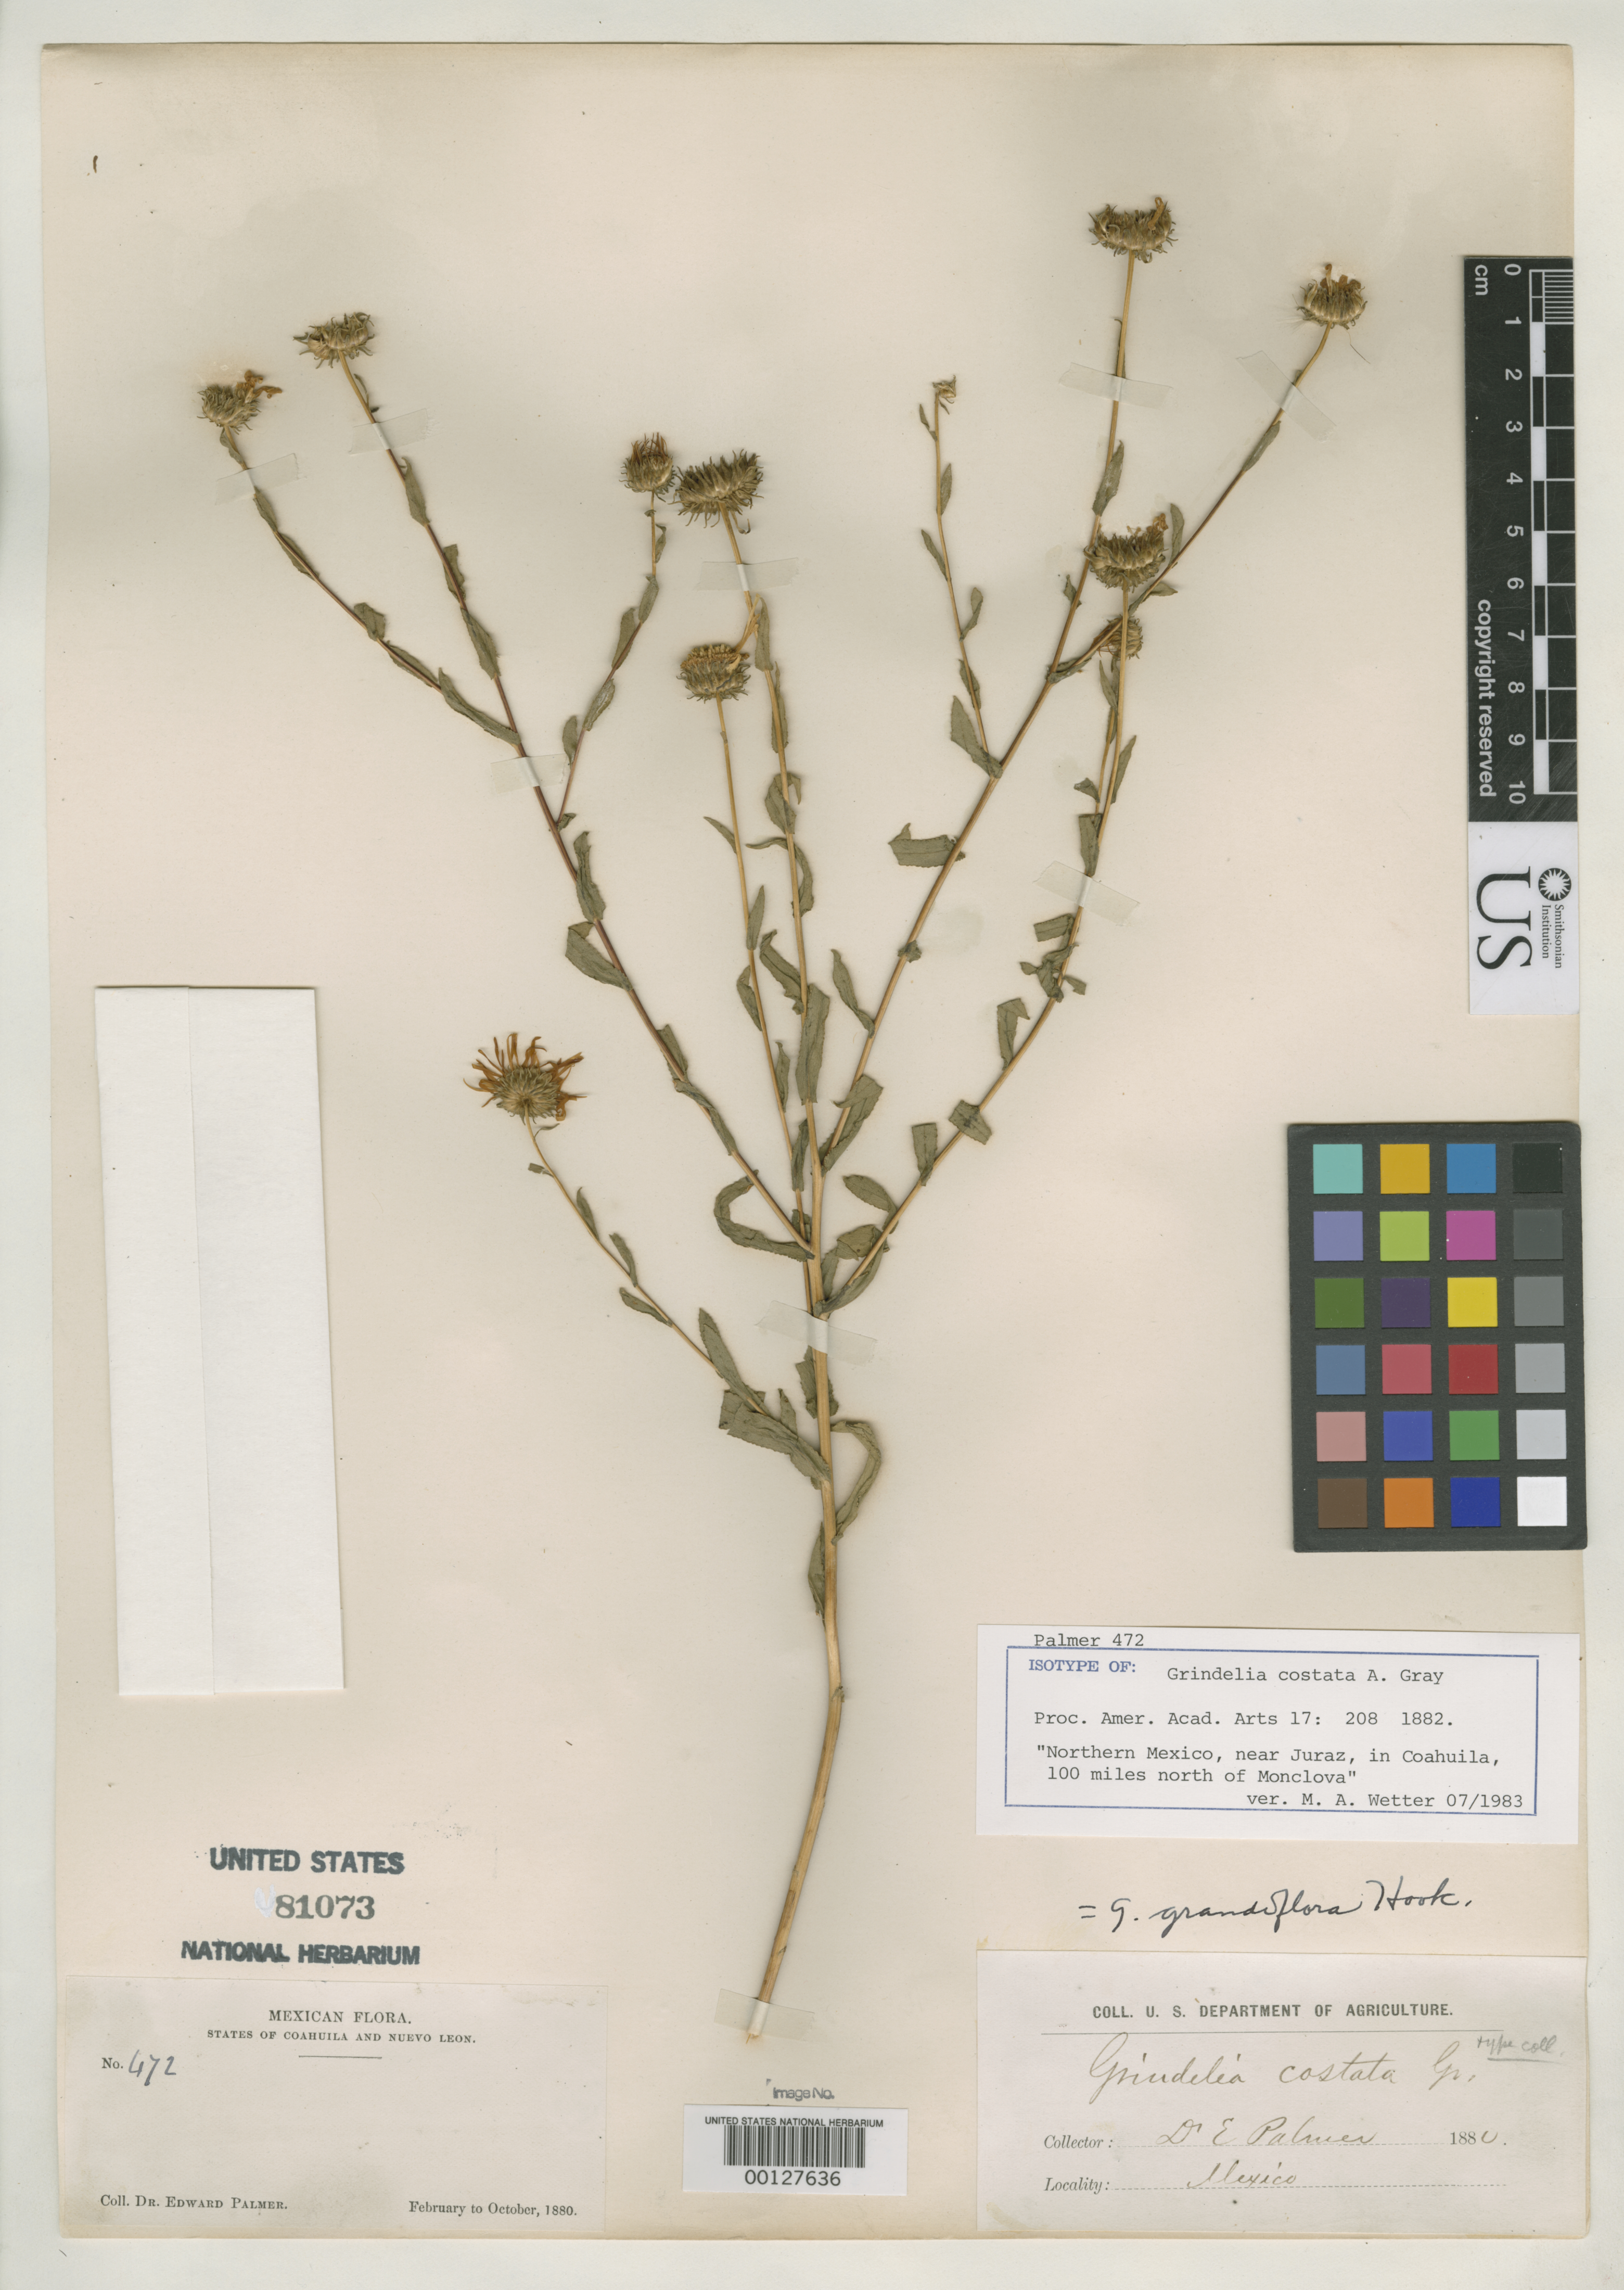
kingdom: Plantae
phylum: Tracheophyta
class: Magnoliopsida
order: Asterales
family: Asteraceae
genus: Grindelia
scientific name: Grindelia costata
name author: A. Gray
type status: Isotype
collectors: E. Palmer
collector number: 672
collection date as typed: Feb 1880 to -- Oct 1880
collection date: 1880-02/1880-10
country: Mexico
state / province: Coahuila / Nuevo León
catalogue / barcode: US 81073